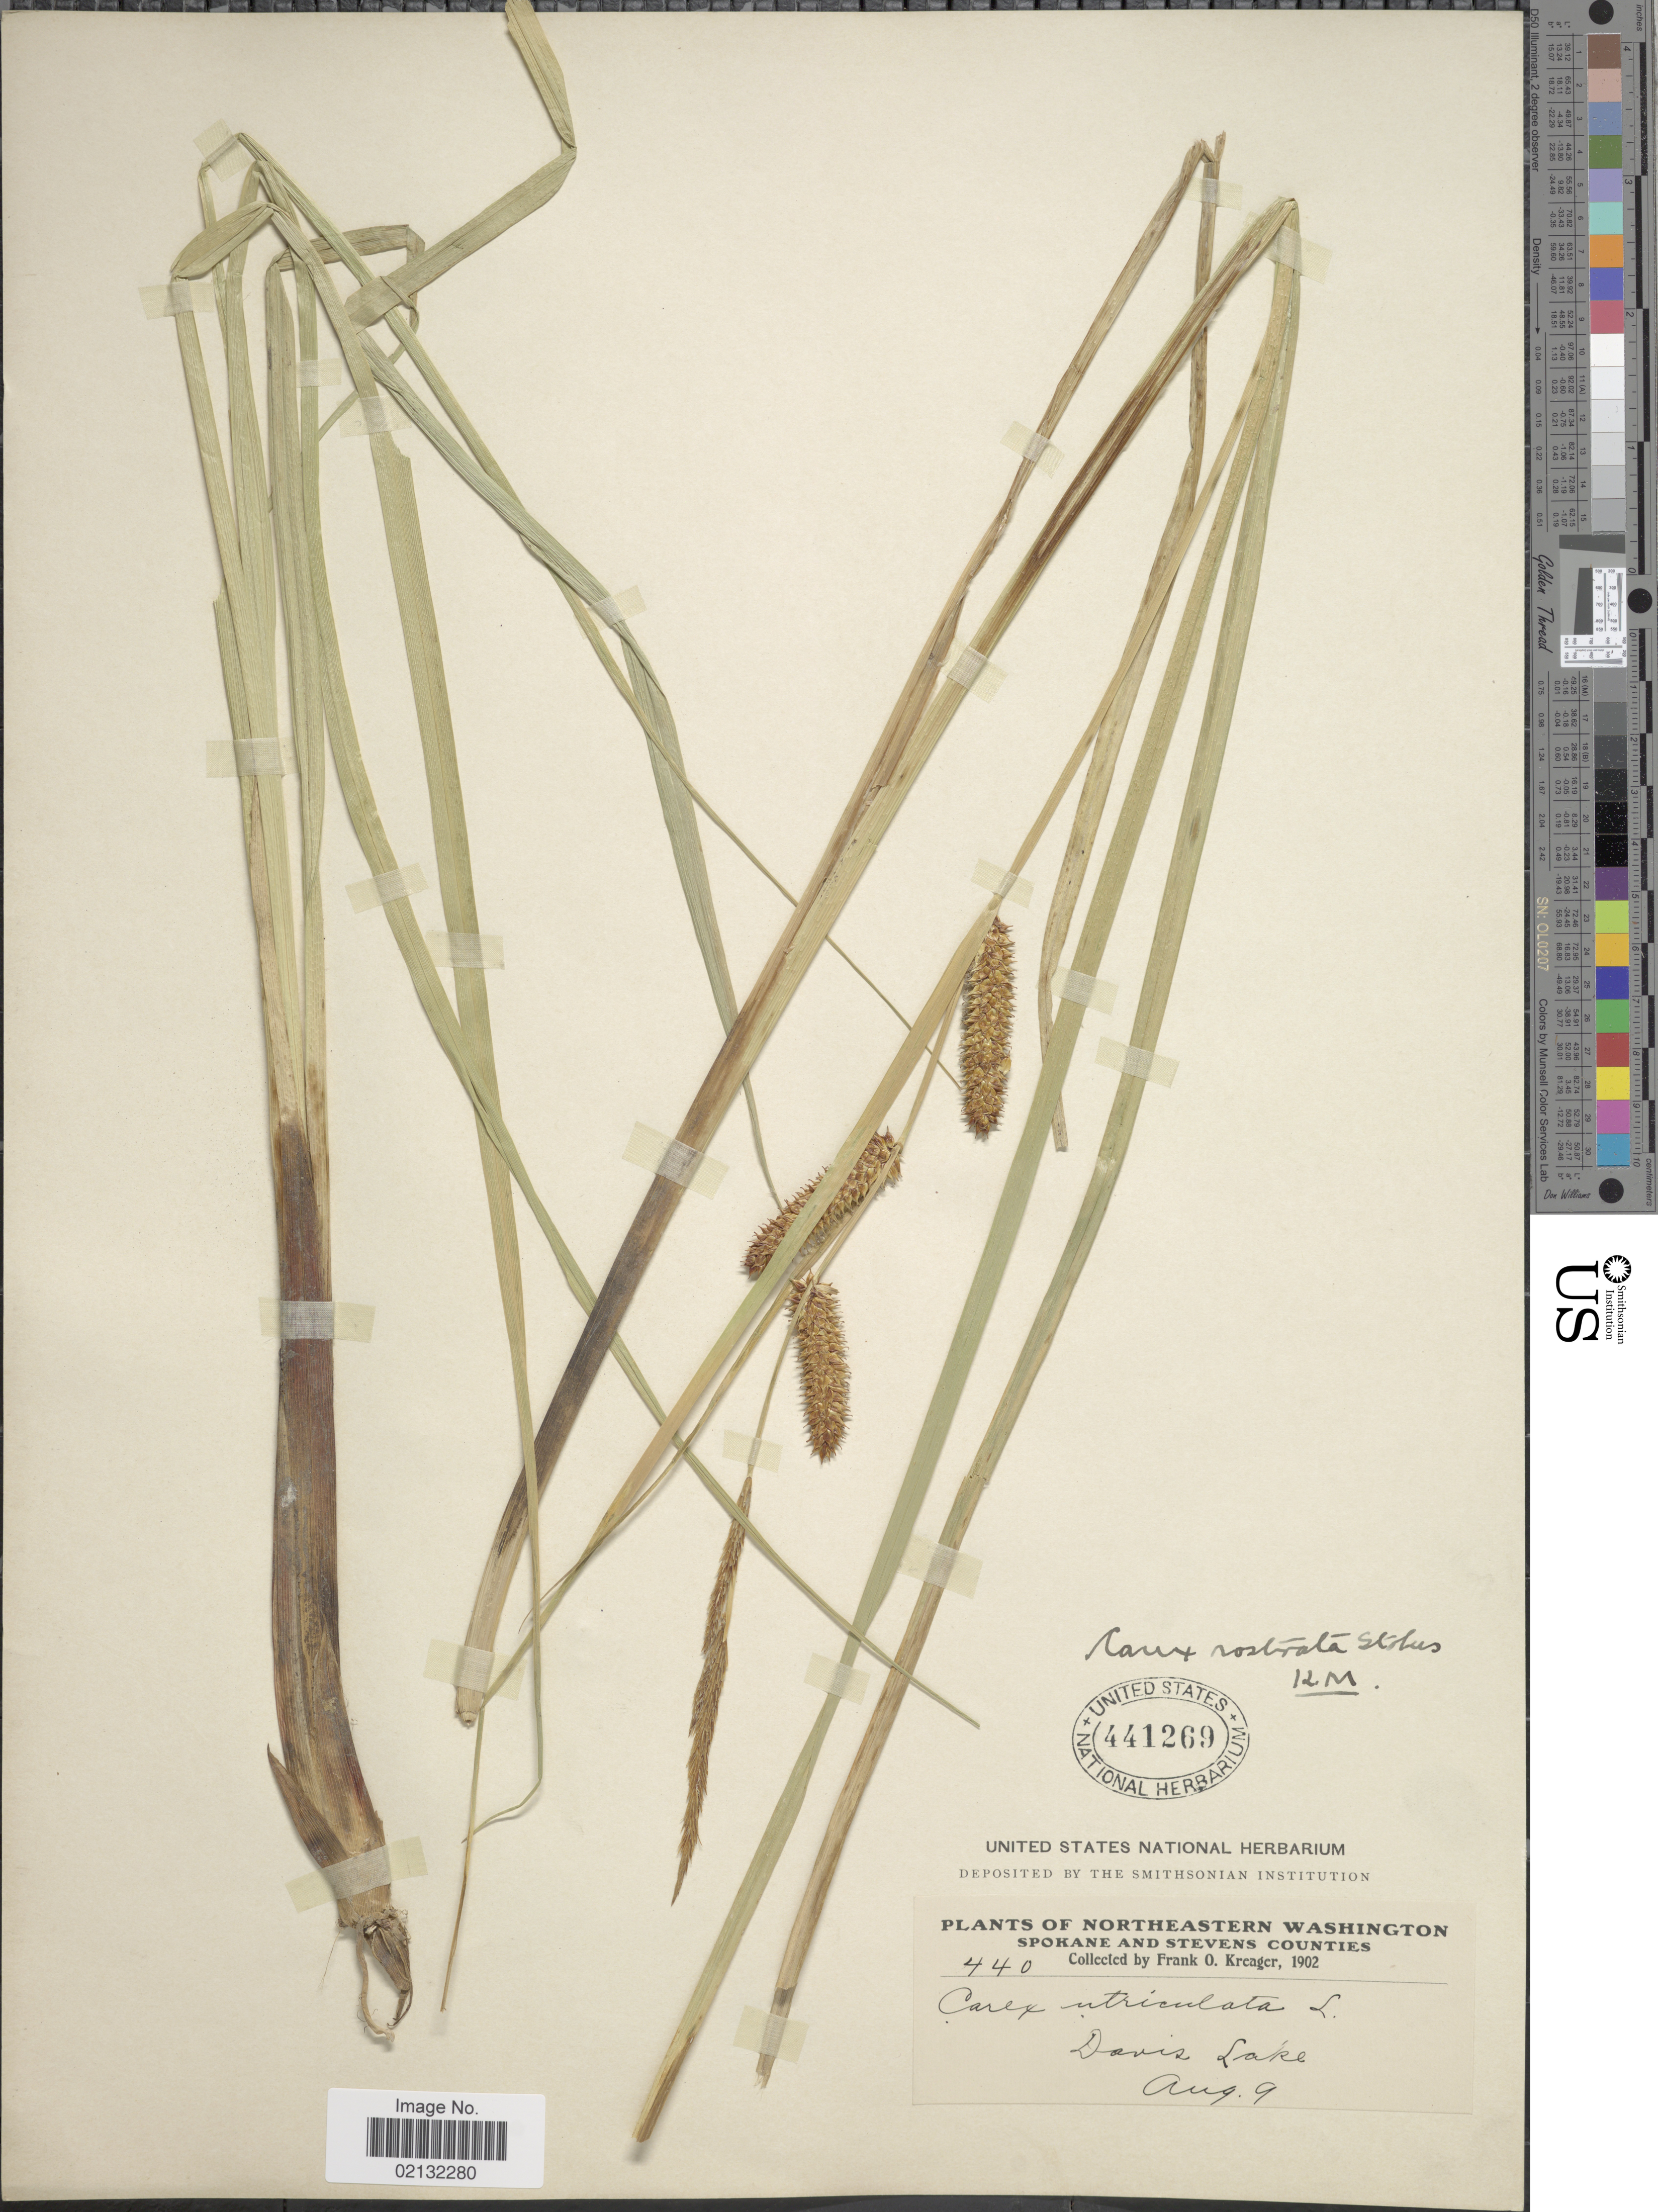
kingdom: Plantae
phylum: Tracheophyta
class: Liliopsida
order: Poales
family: Cyperaceae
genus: Carex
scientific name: Carex rostrata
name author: Stokes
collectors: F. Kreager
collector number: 440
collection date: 1902-08-09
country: United States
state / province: Washington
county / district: Spokane / Stevens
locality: Northeastern Washington, Spokane and Stevens Counties, Davis Lake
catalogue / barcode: US 441269